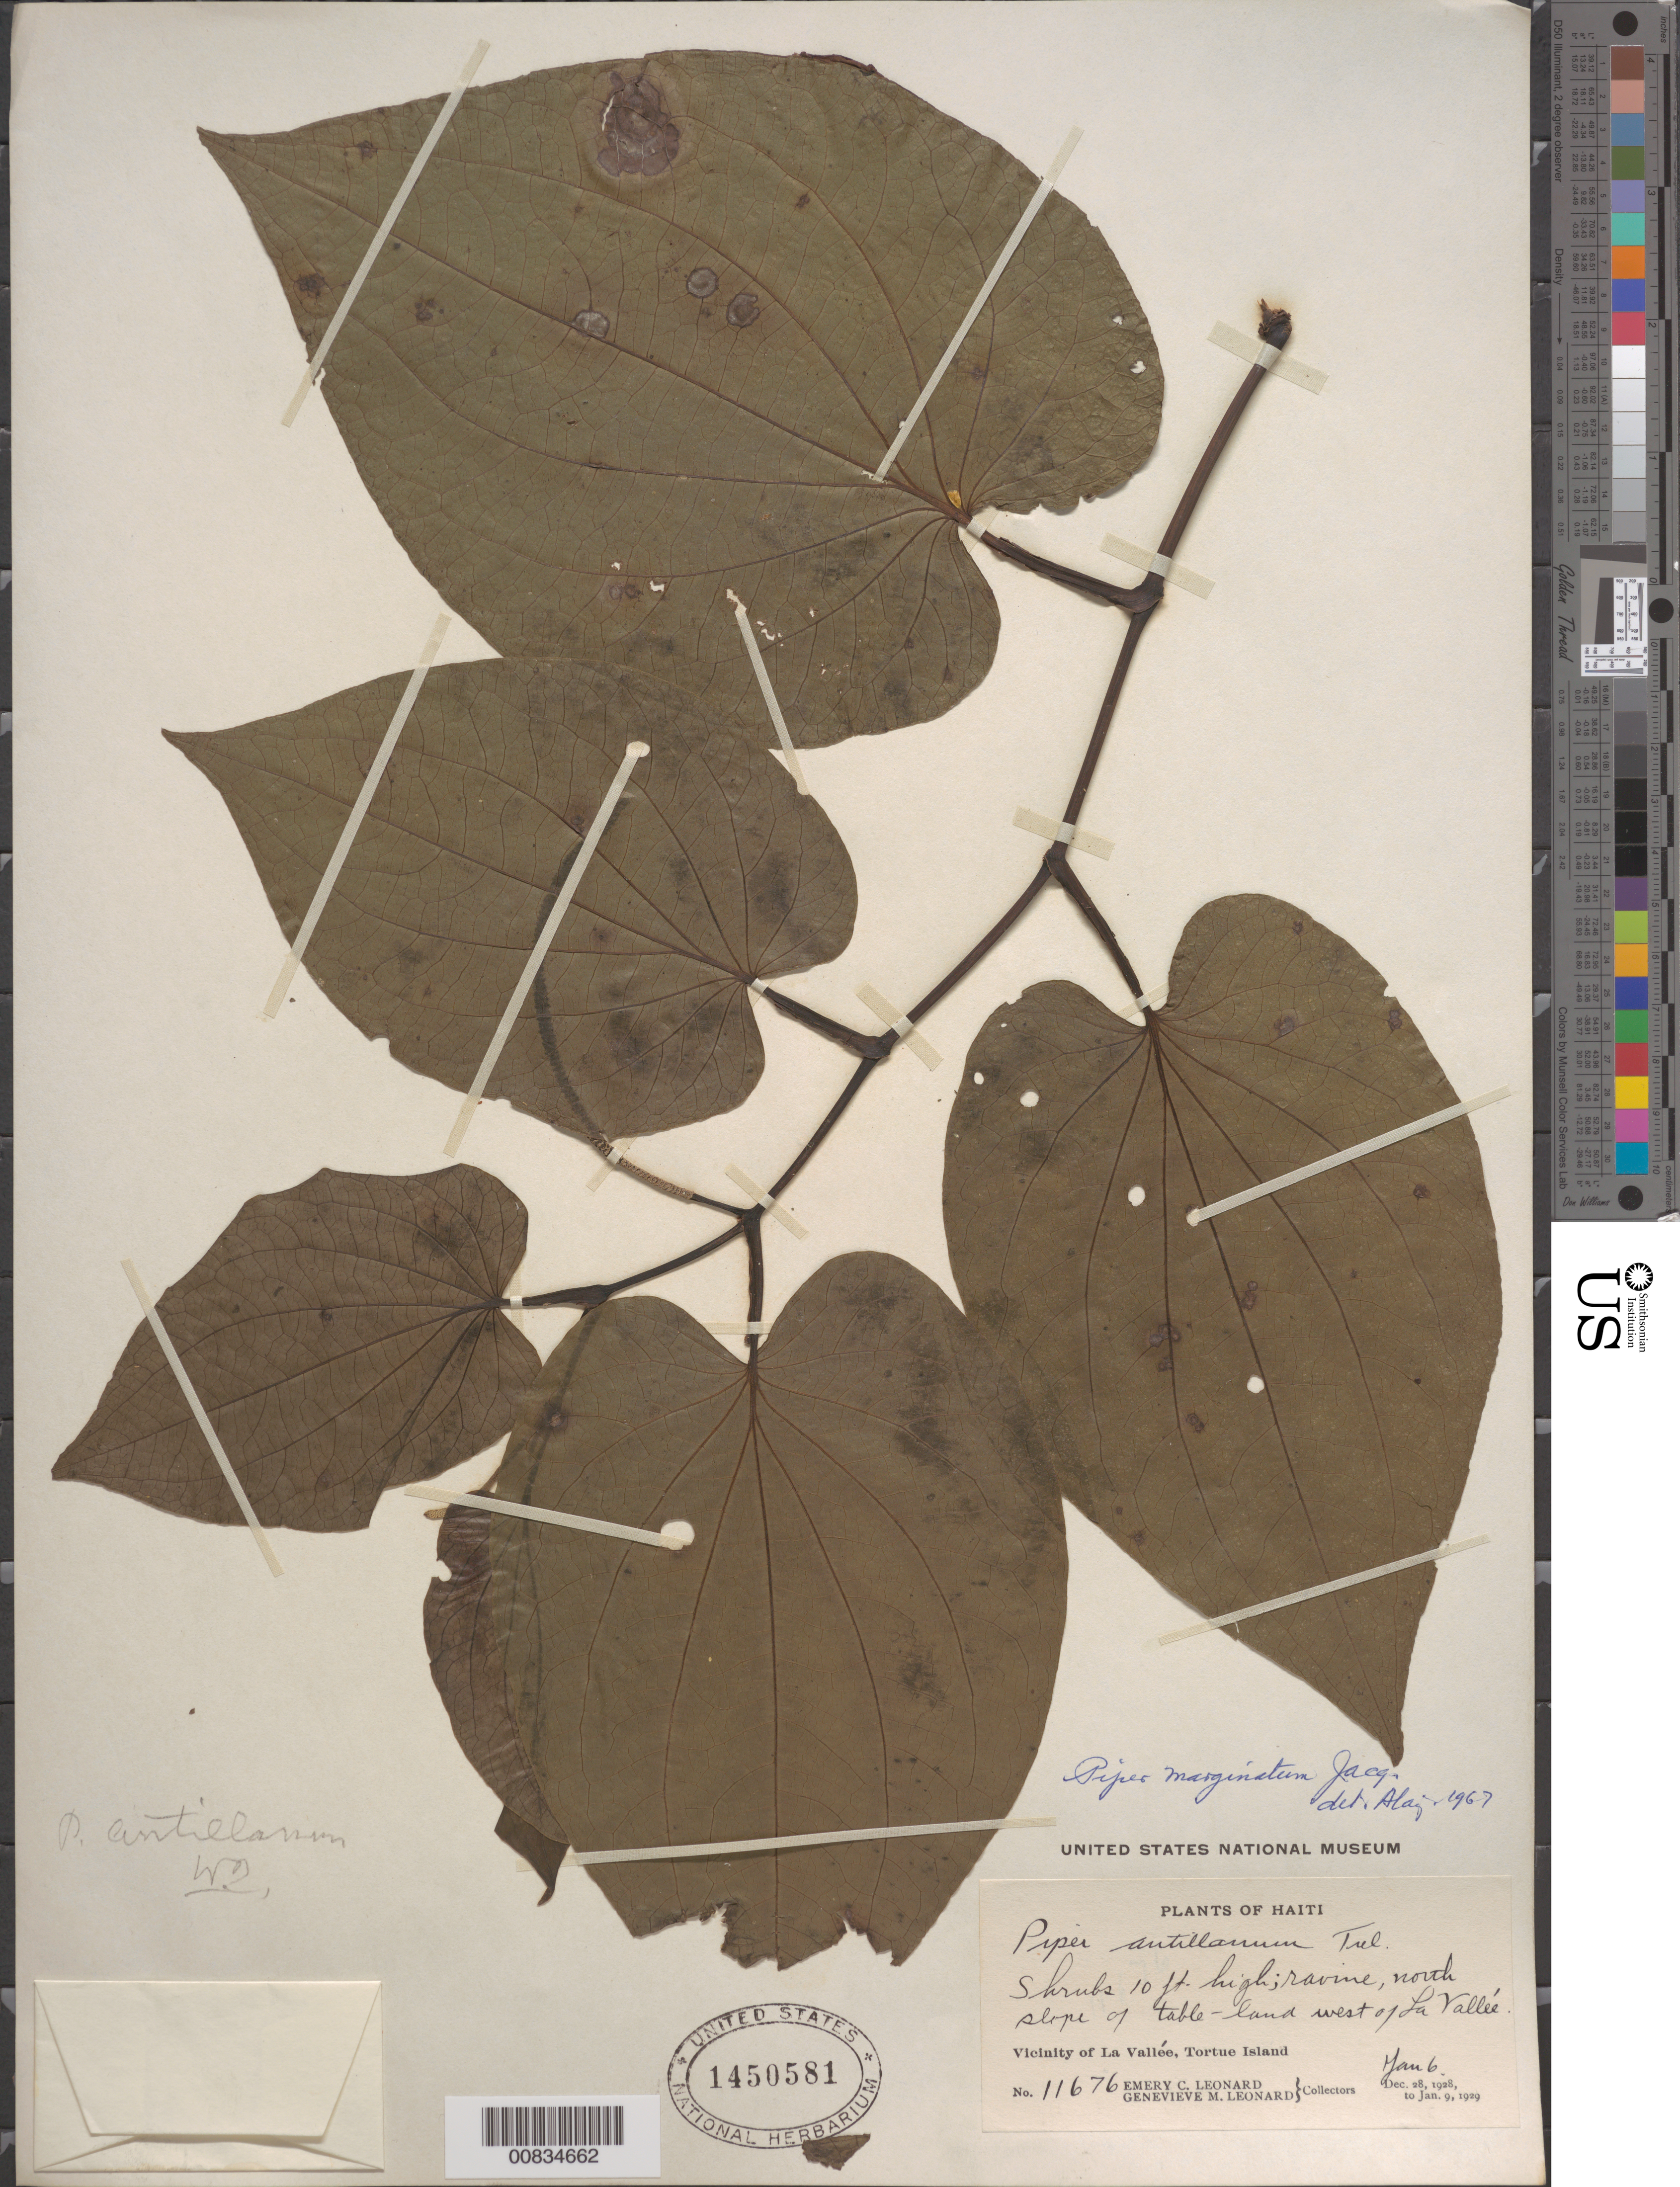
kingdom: Plantae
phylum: Tracheophyta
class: Magnoliopsida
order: Piperales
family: Piperaceae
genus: Piper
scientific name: Piper marginatum var. domatiiferum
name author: Trel.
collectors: E. C. Leonard & G. M. Leonard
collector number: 11676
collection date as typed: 06 Jan 1929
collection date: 1929-01-06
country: Haiti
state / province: Nord-Óuest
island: Île de la Tortue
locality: Vicinity of La Vallée, Tortue Island. North slope of Table-land west of La Vallée.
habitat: Ravine.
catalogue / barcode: US 1450581